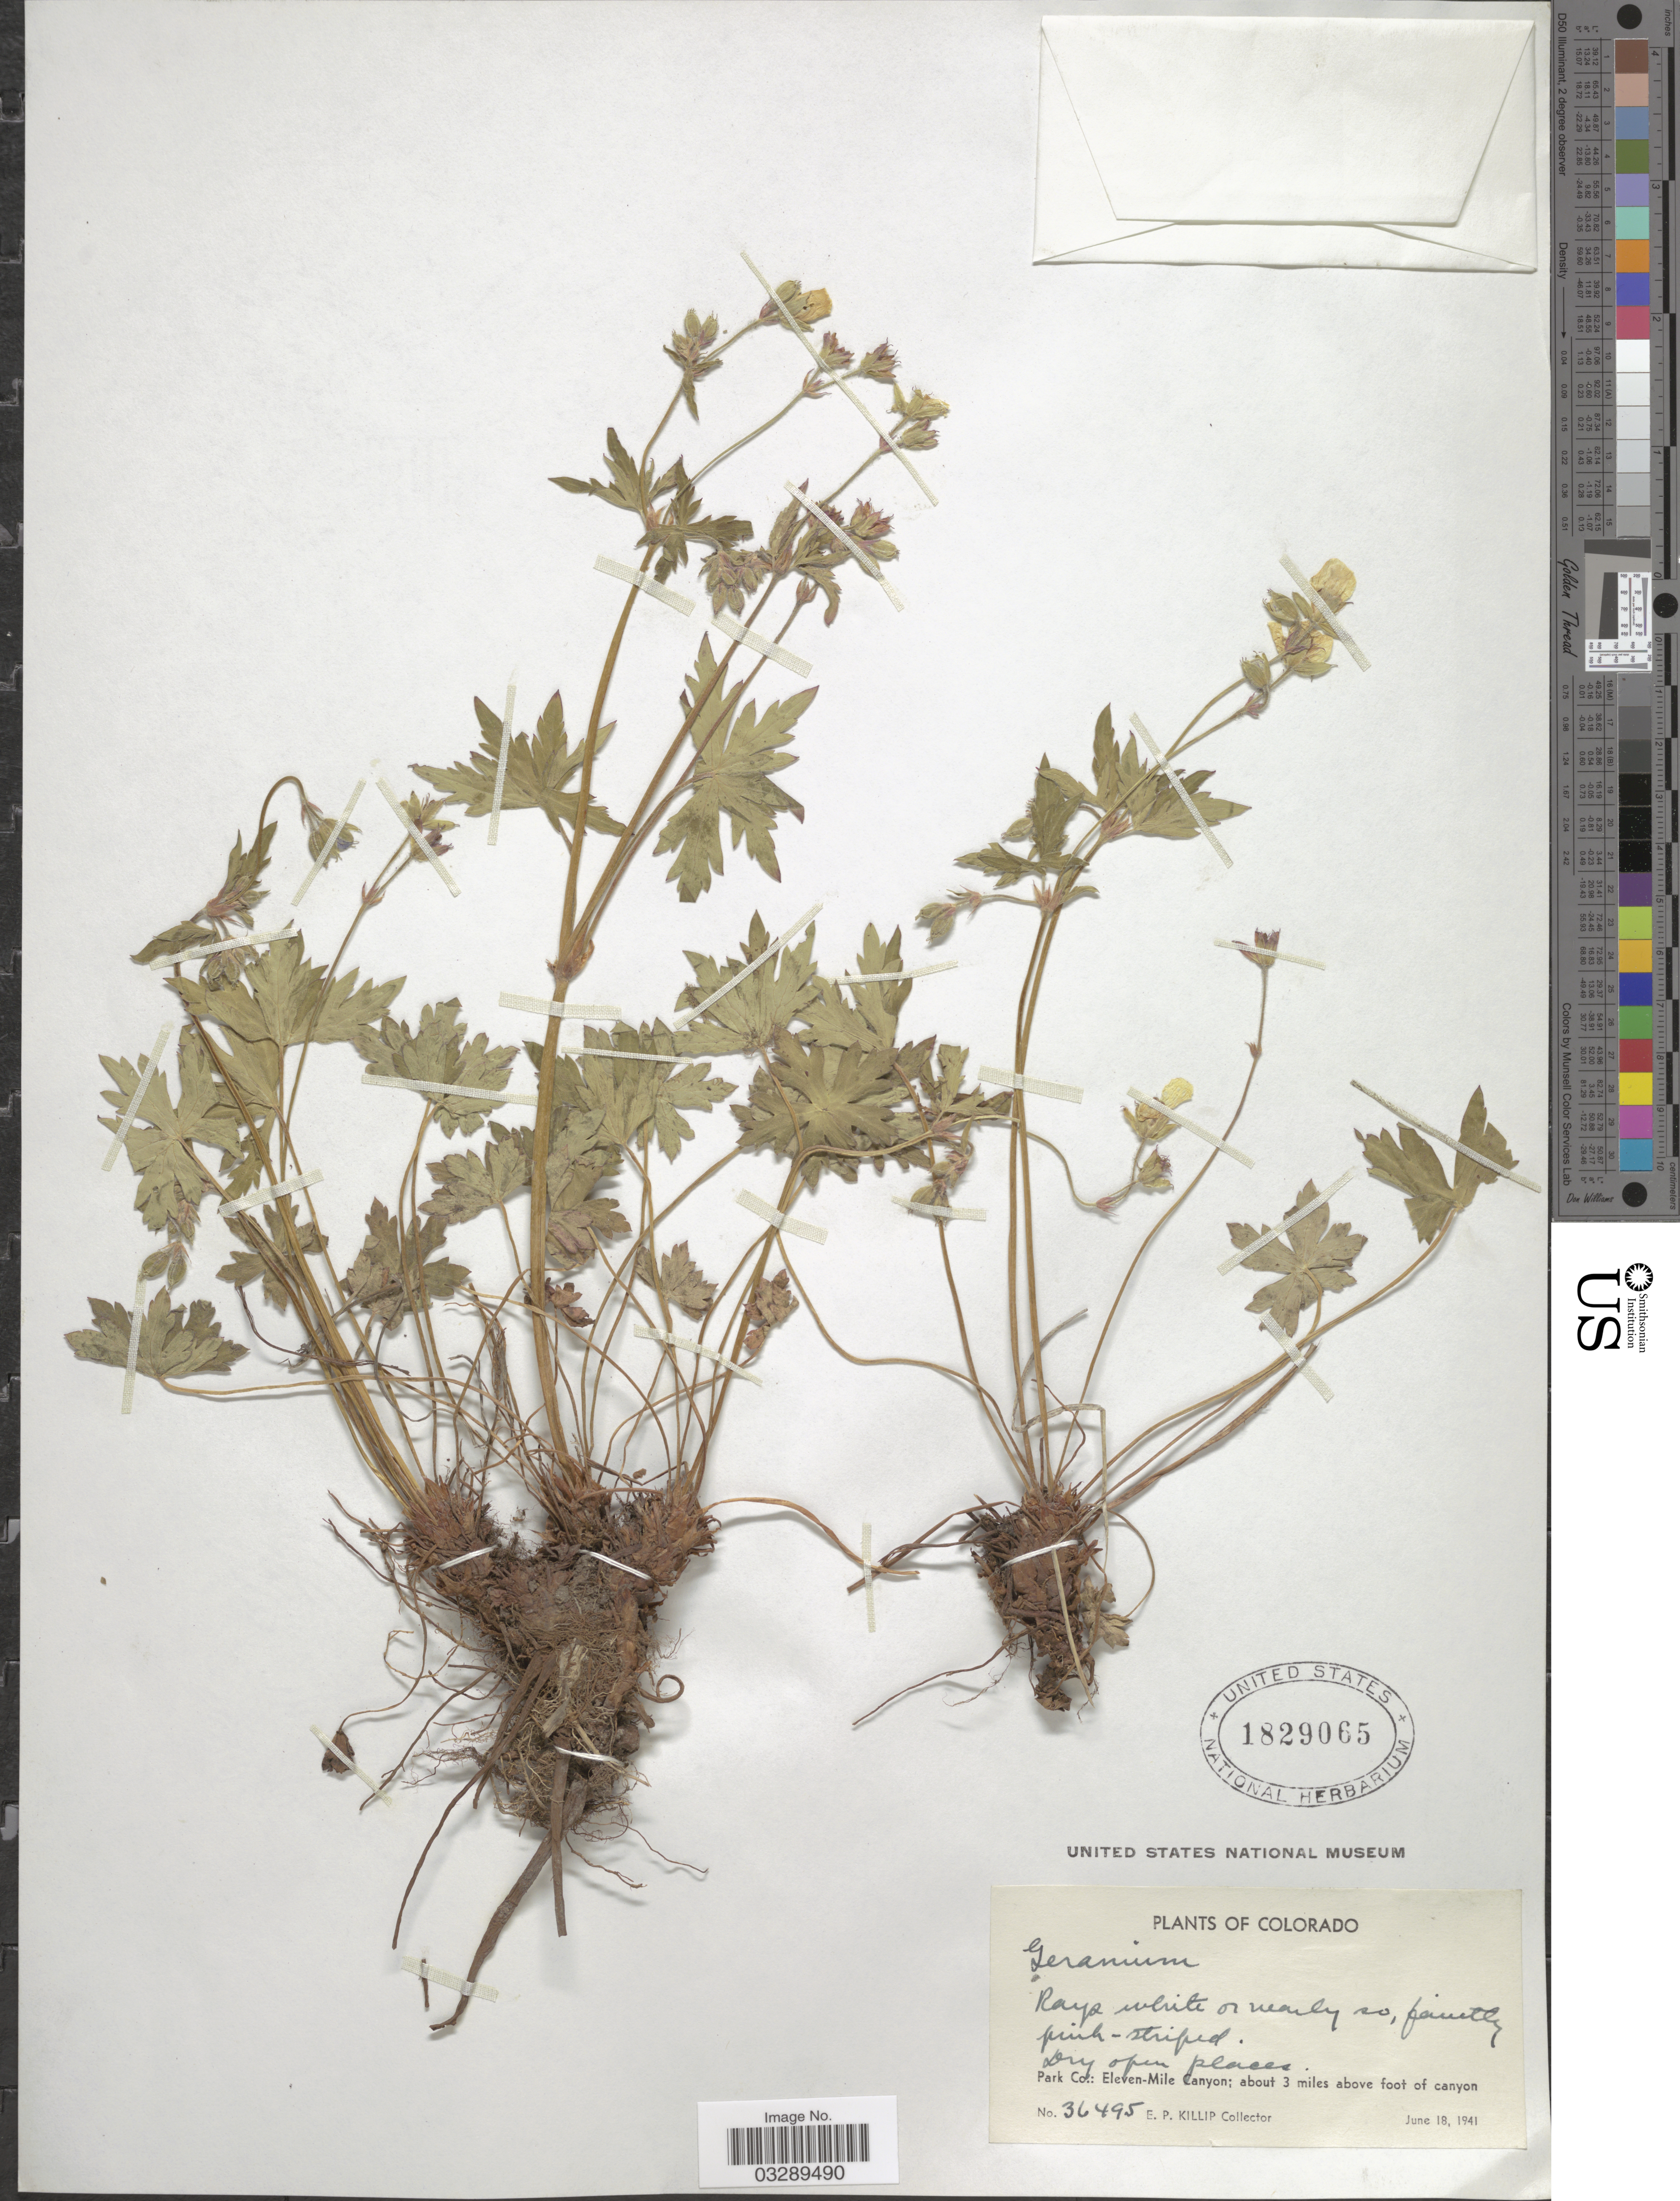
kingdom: Plantae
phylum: Tracheophyta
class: Magnoliopsida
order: Geraniales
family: Geraniaceae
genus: Geranium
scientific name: Geranium sp.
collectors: E. P. Killip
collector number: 36495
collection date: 1941-06-18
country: United States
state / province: Colorado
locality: Park Co.: Eleven-Mile Canyon: about 3 miles above foot of canyon.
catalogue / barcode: US 1829065